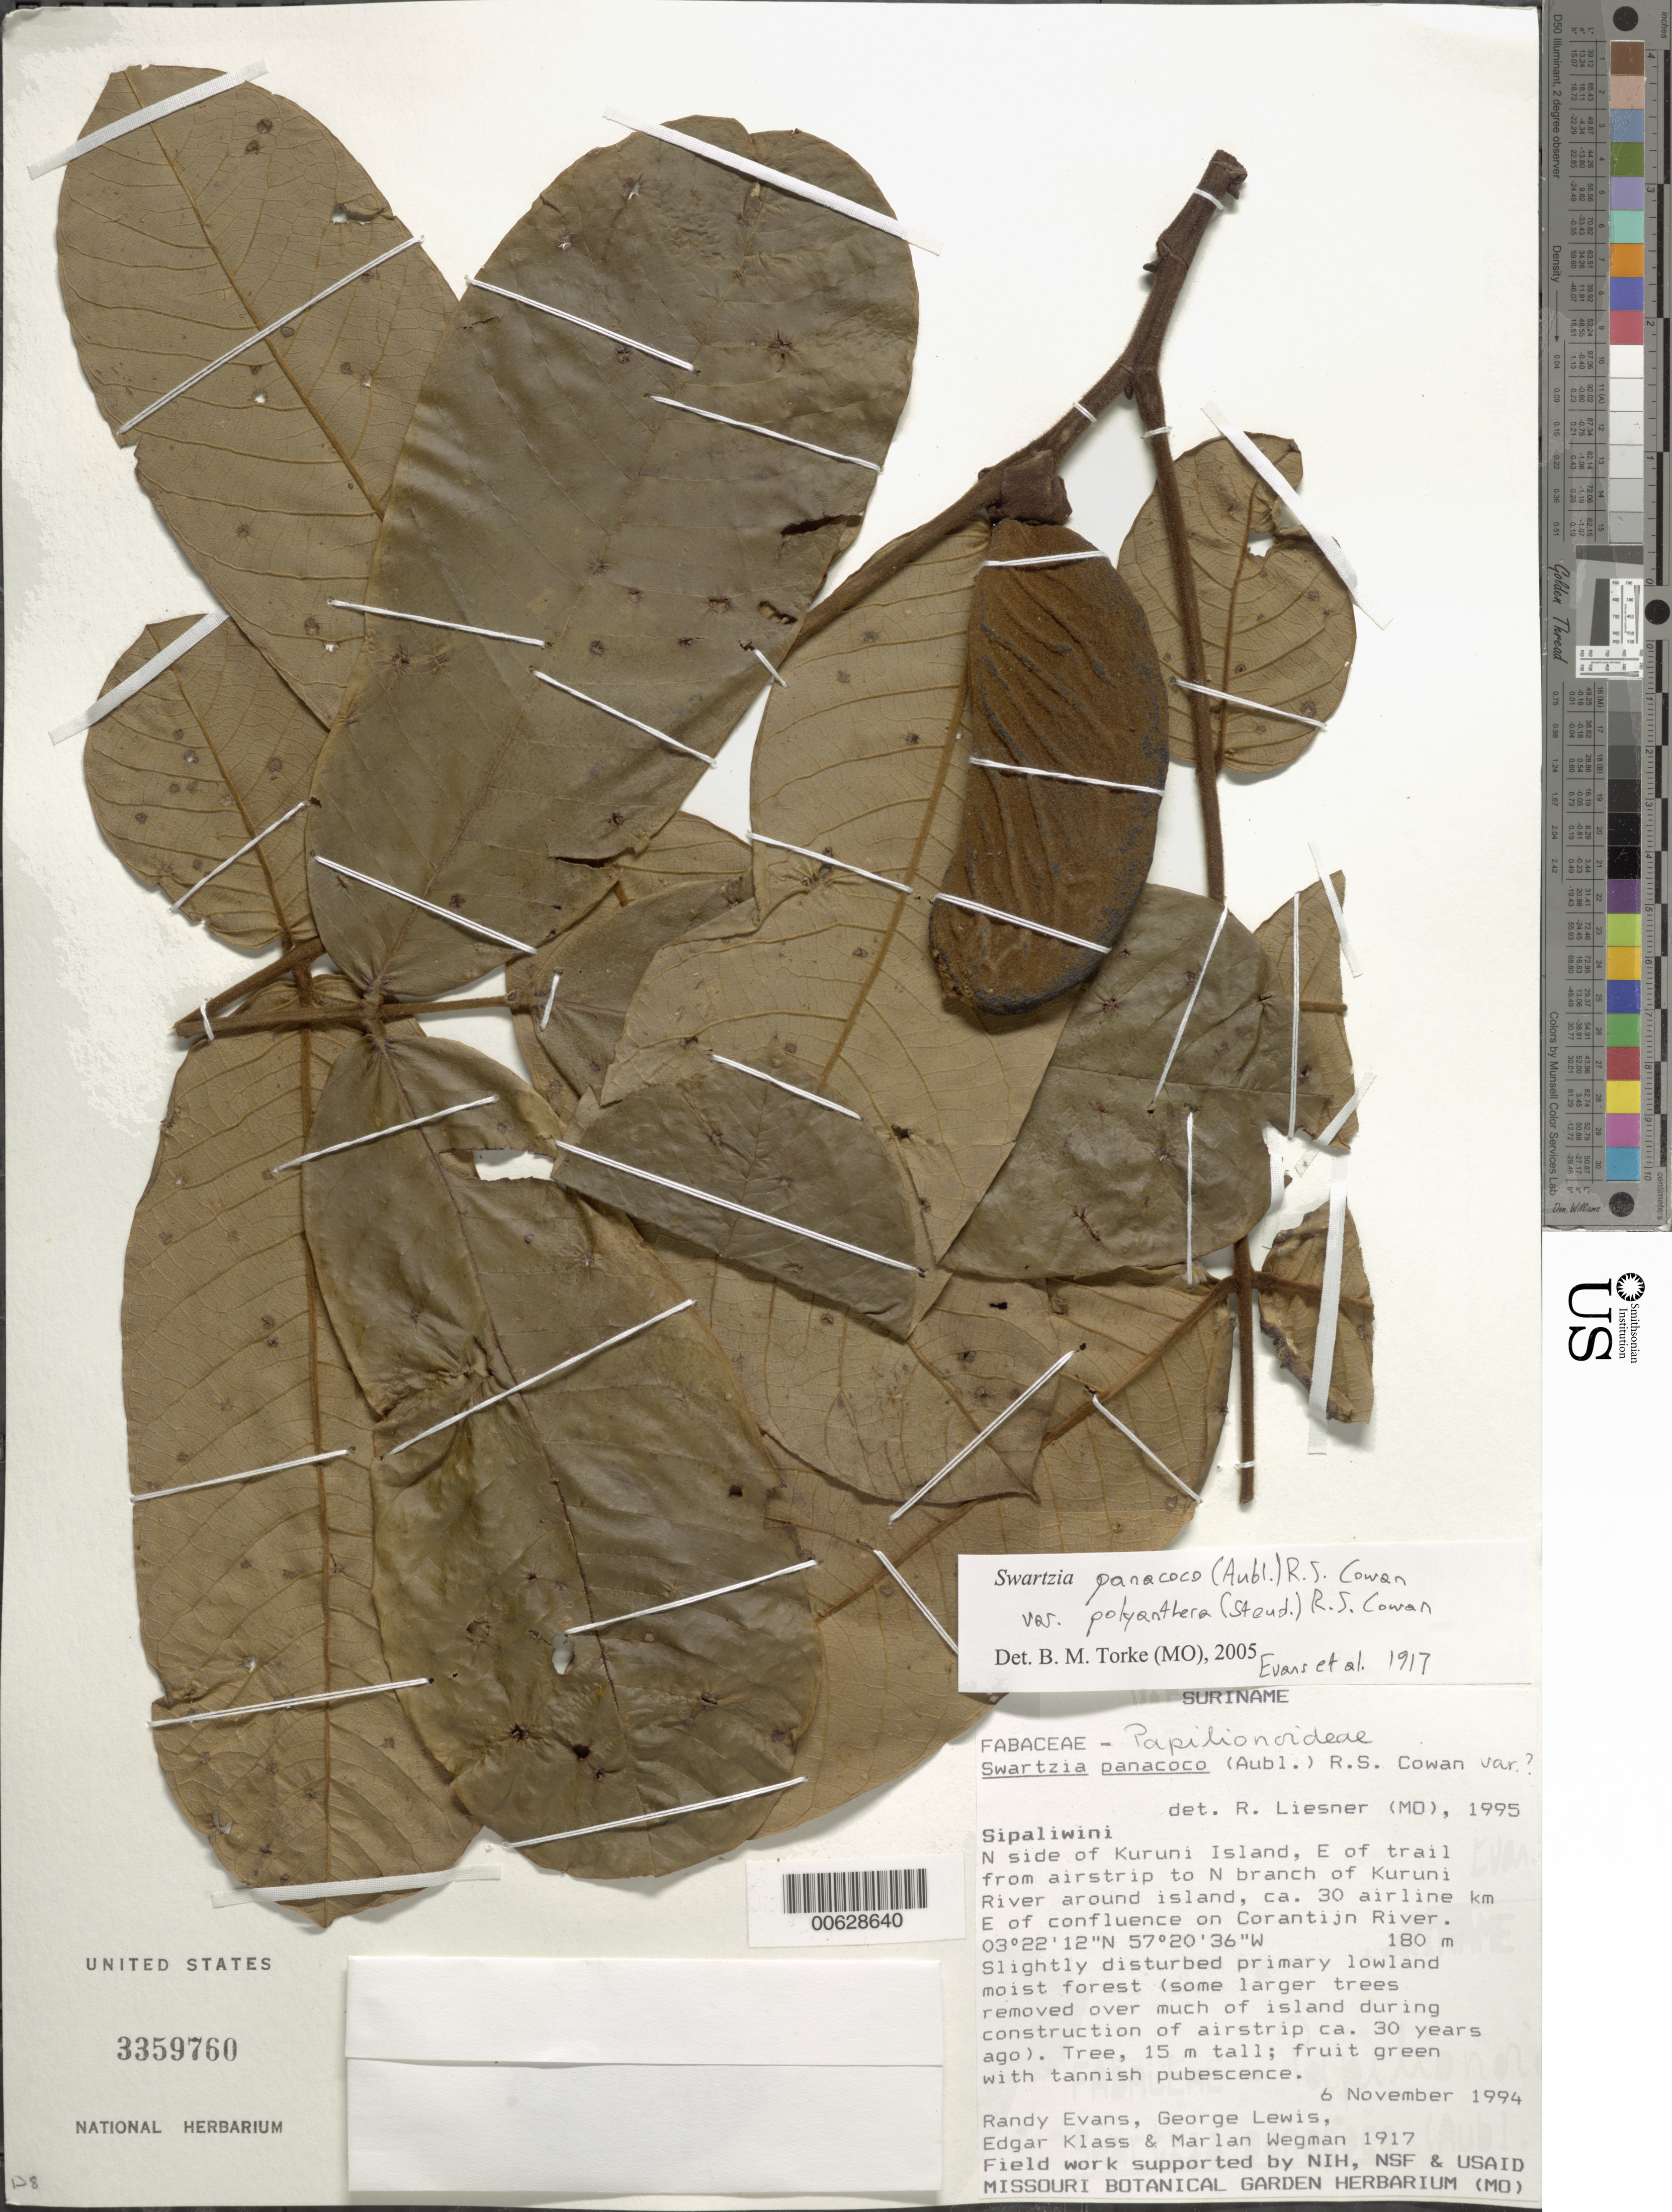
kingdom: Plantae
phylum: Tracheophyta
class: Magnoliopsida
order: Fabales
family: Fabaceae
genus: Swartzia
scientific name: Swartzia panacoco var. polyanthera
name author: (Steud.) R.S. Cowan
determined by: Torke, B. M., (MO)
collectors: R. Evans, G. Lewis, E. Klass & M. Wegman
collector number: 1917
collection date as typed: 6-Nov-94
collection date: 1994-11-06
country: Suriname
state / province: Sipaliwini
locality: Kuruni Island, N side, E of trail from airstrip to N branch of Kuruni R., ca 30 airline km E of confluence on Corantijn R.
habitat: Slightly disturbed primary lowland moist forest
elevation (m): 180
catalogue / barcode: US 3359760